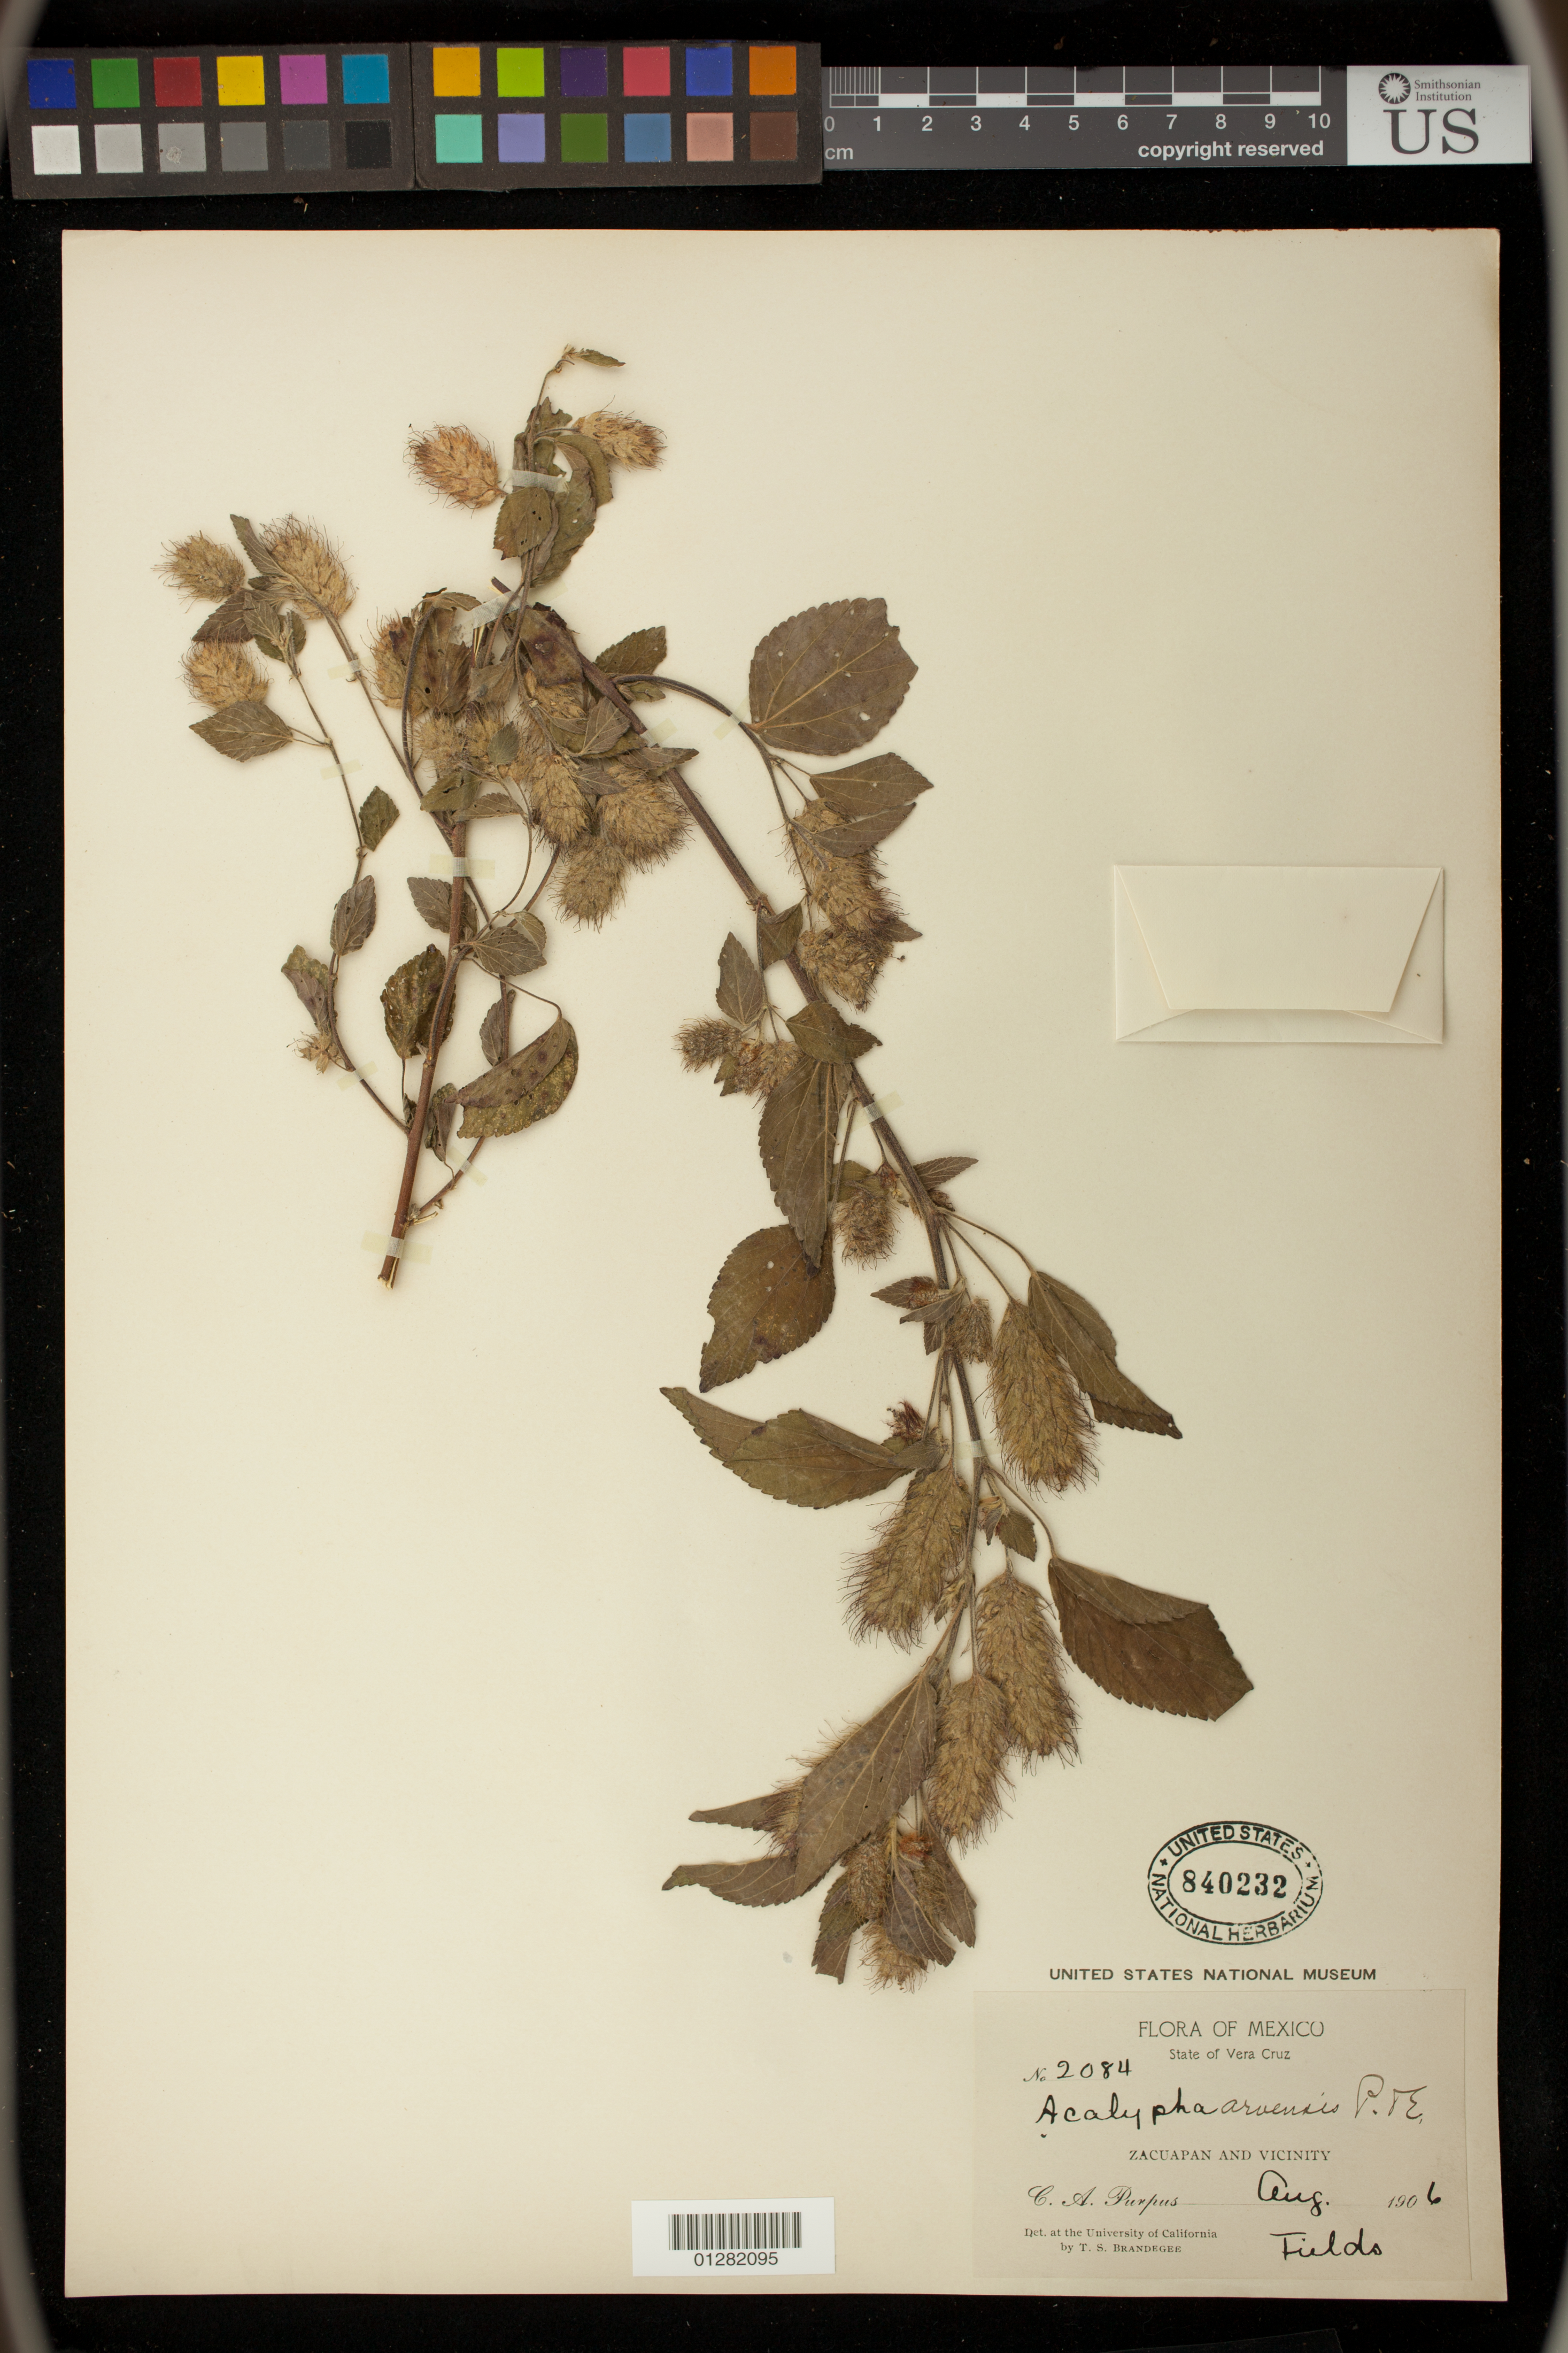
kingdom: Plantae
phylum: Tracheophyta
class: Magnoliopsida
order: Malpighiales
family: Euphorbiaceae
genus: Acalypha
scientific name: Acalypha arvensis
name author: Poepp.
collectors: C. A. Purpus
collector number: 2084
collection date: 1906-08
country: Mexico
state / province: Veracruz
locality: Zacuapan and vicinity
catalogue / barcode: US 840232